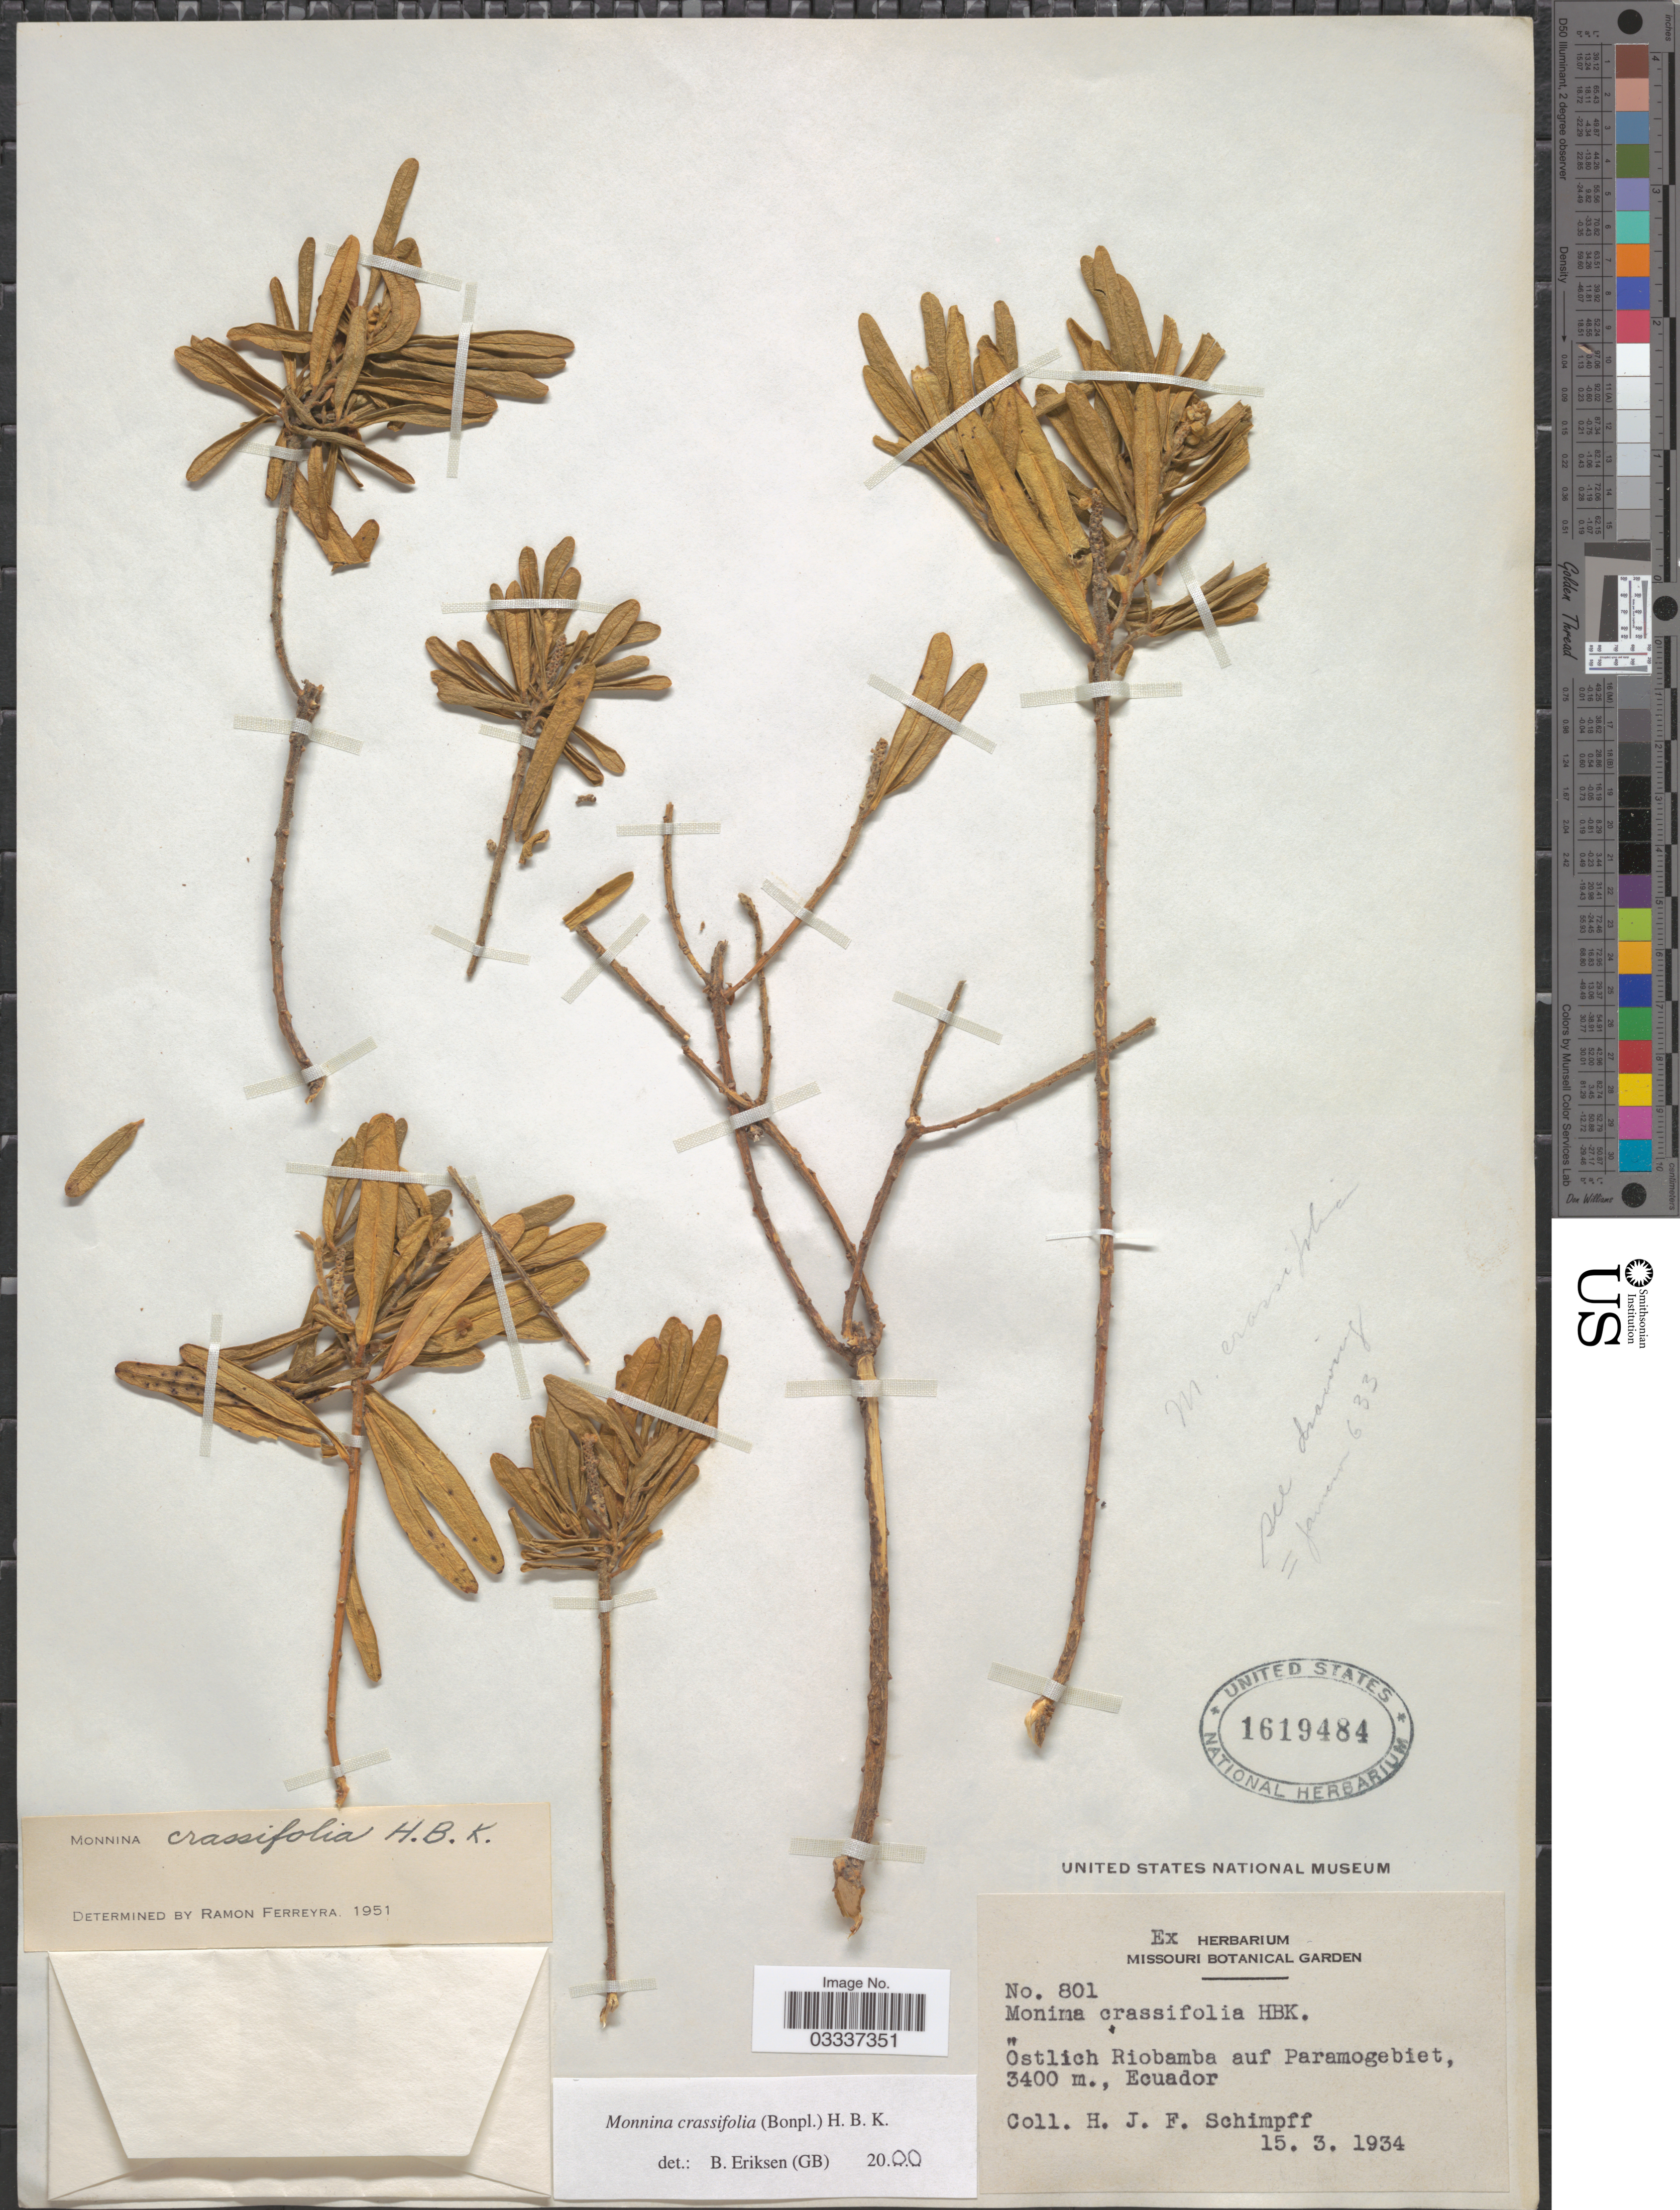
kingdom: Plantae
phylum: Tracheophyta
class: Magnoliopsida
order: Fabales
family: Polygalaceae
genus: Monnina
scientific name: Monnina crassifolia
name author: (Bonpl.) Kunth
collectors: H. Schimpff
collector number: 801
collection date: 1934-03-15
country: Ecuador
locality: Östlich Riobamba auf Paramogebiet.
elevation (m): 3400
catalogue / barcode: US 1619484